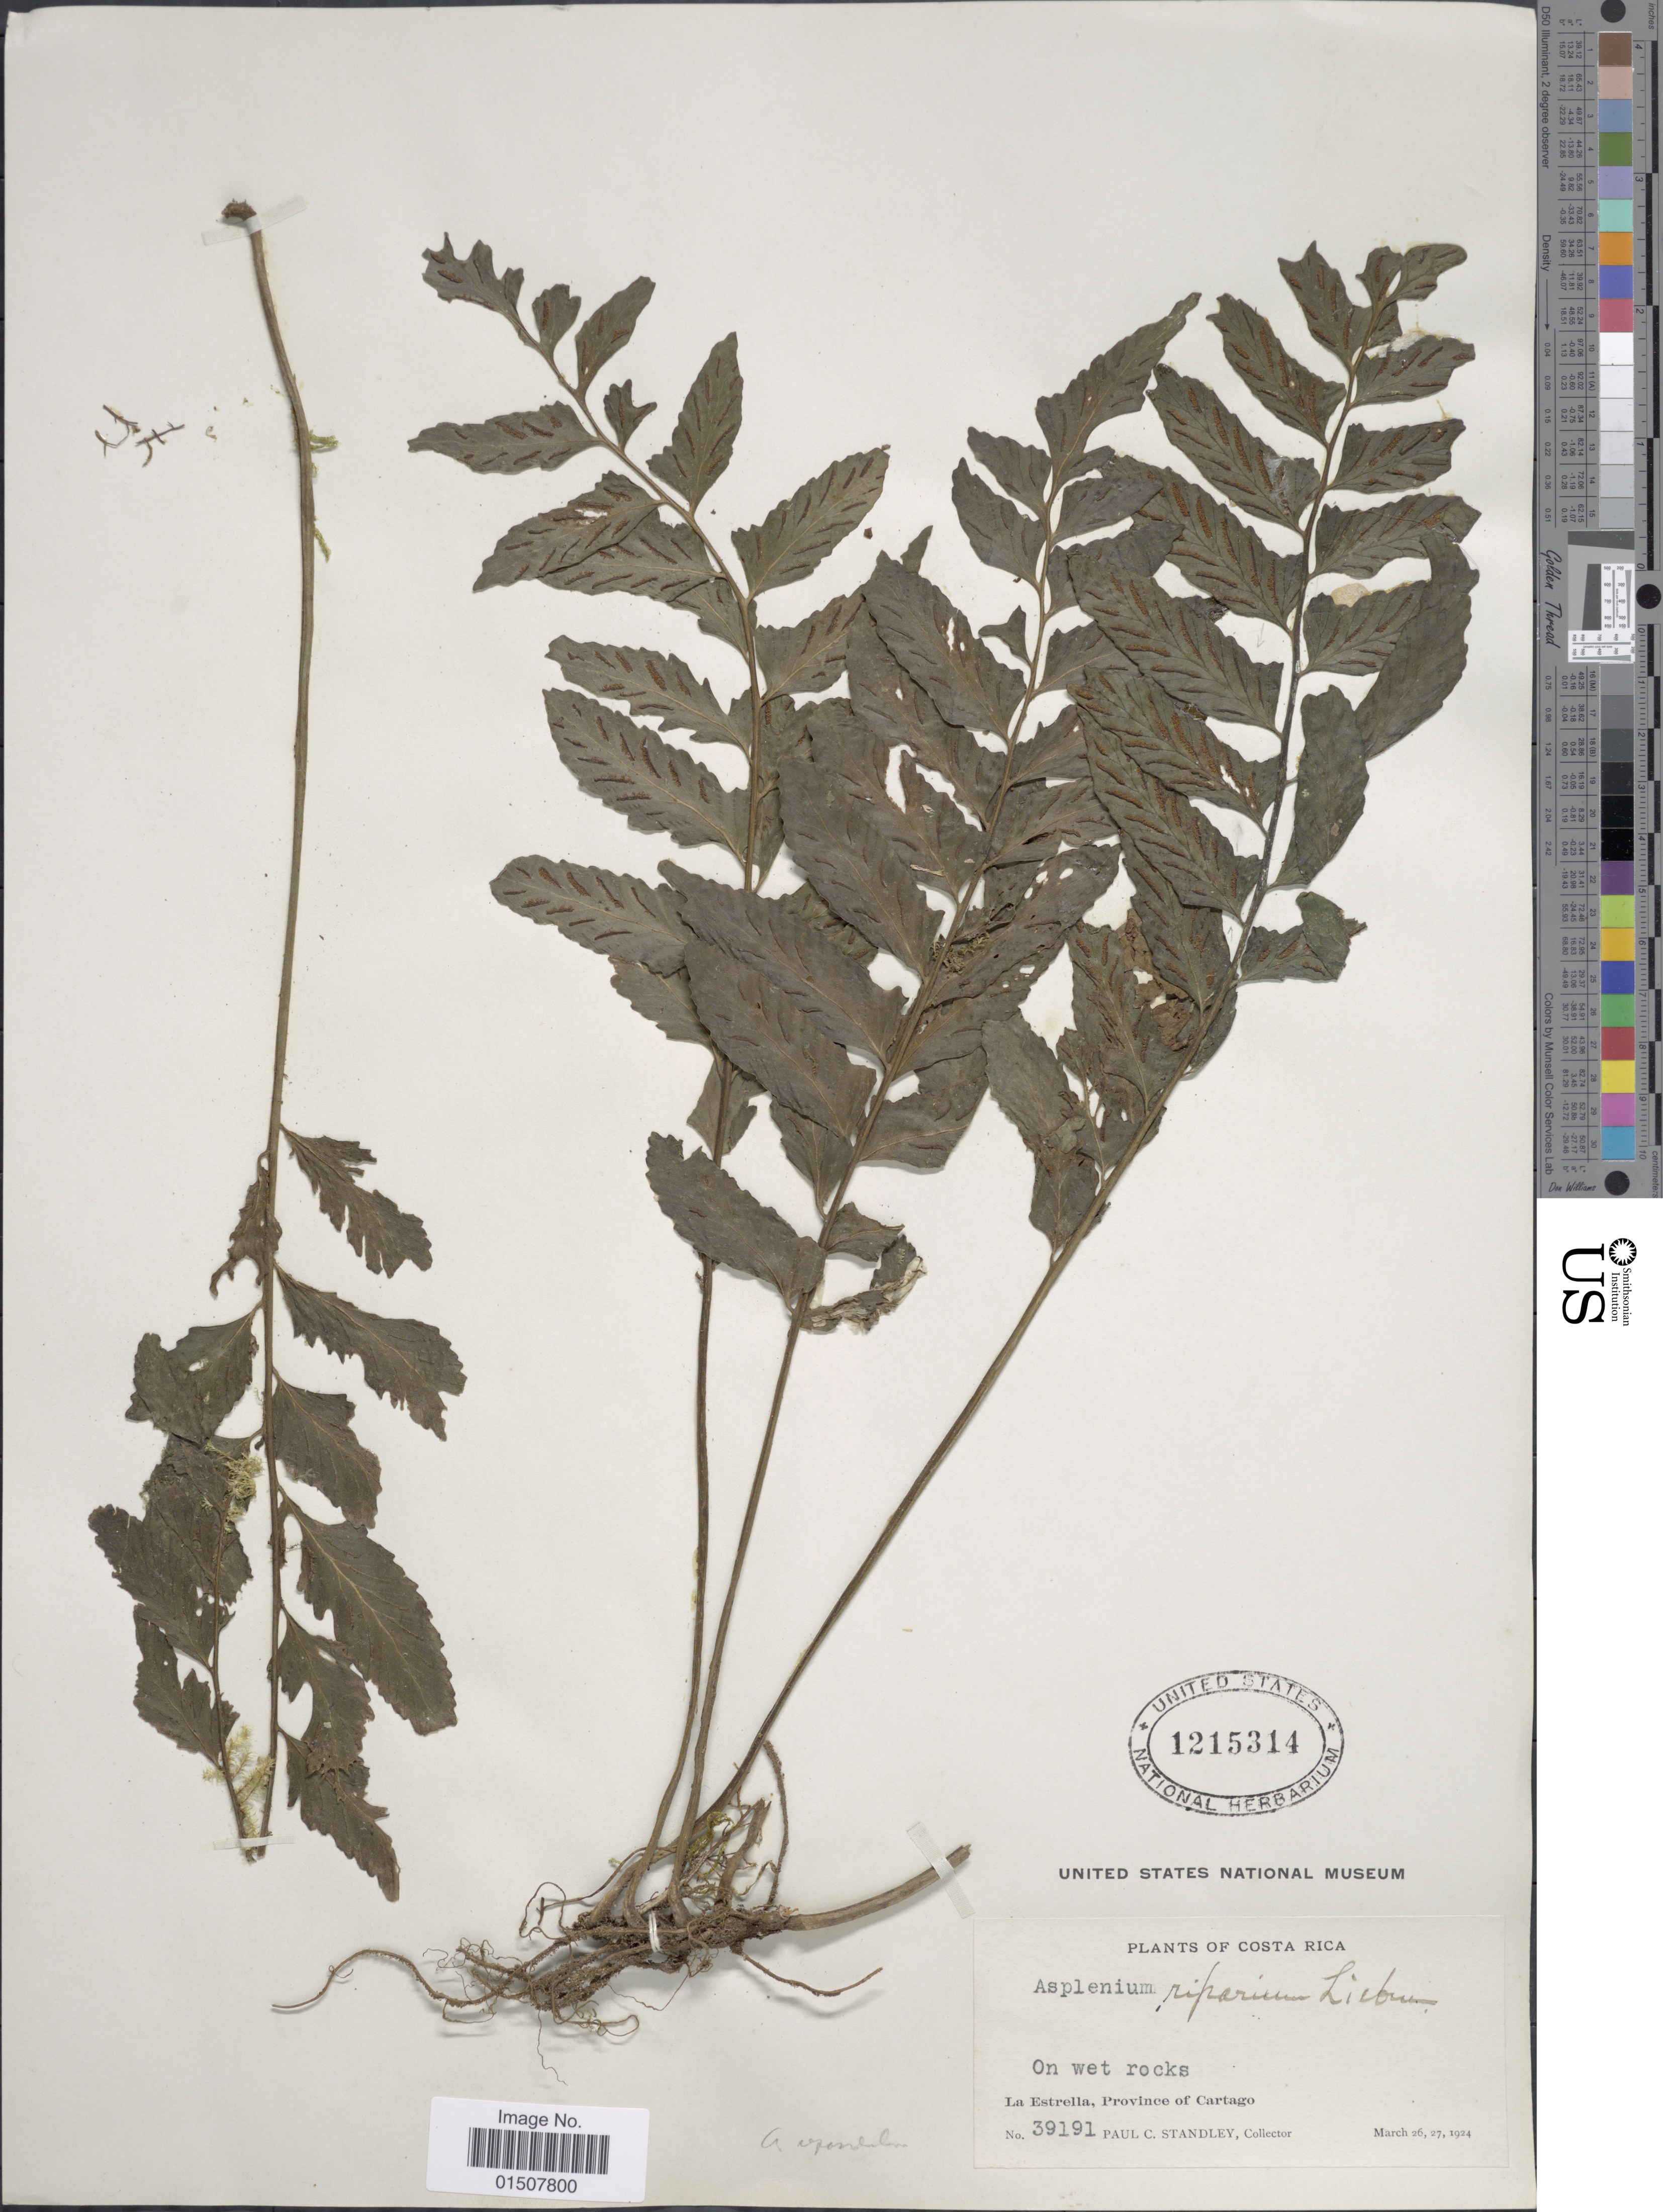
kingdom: Plantae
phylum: Tracheophyta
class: Polypodiopsida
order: Polypodiales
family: Aspleniaceae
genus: Asplenium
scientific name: Asplenium riparium Brack., nom. illeg.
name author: Brack. in Wilkes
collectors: P. C. Standley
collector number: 39191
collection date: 1924-03-26/1924-03-27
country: Costa Rica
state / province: Cartago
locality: La Estrella, Province of Cartago.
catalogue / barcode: US 1215314